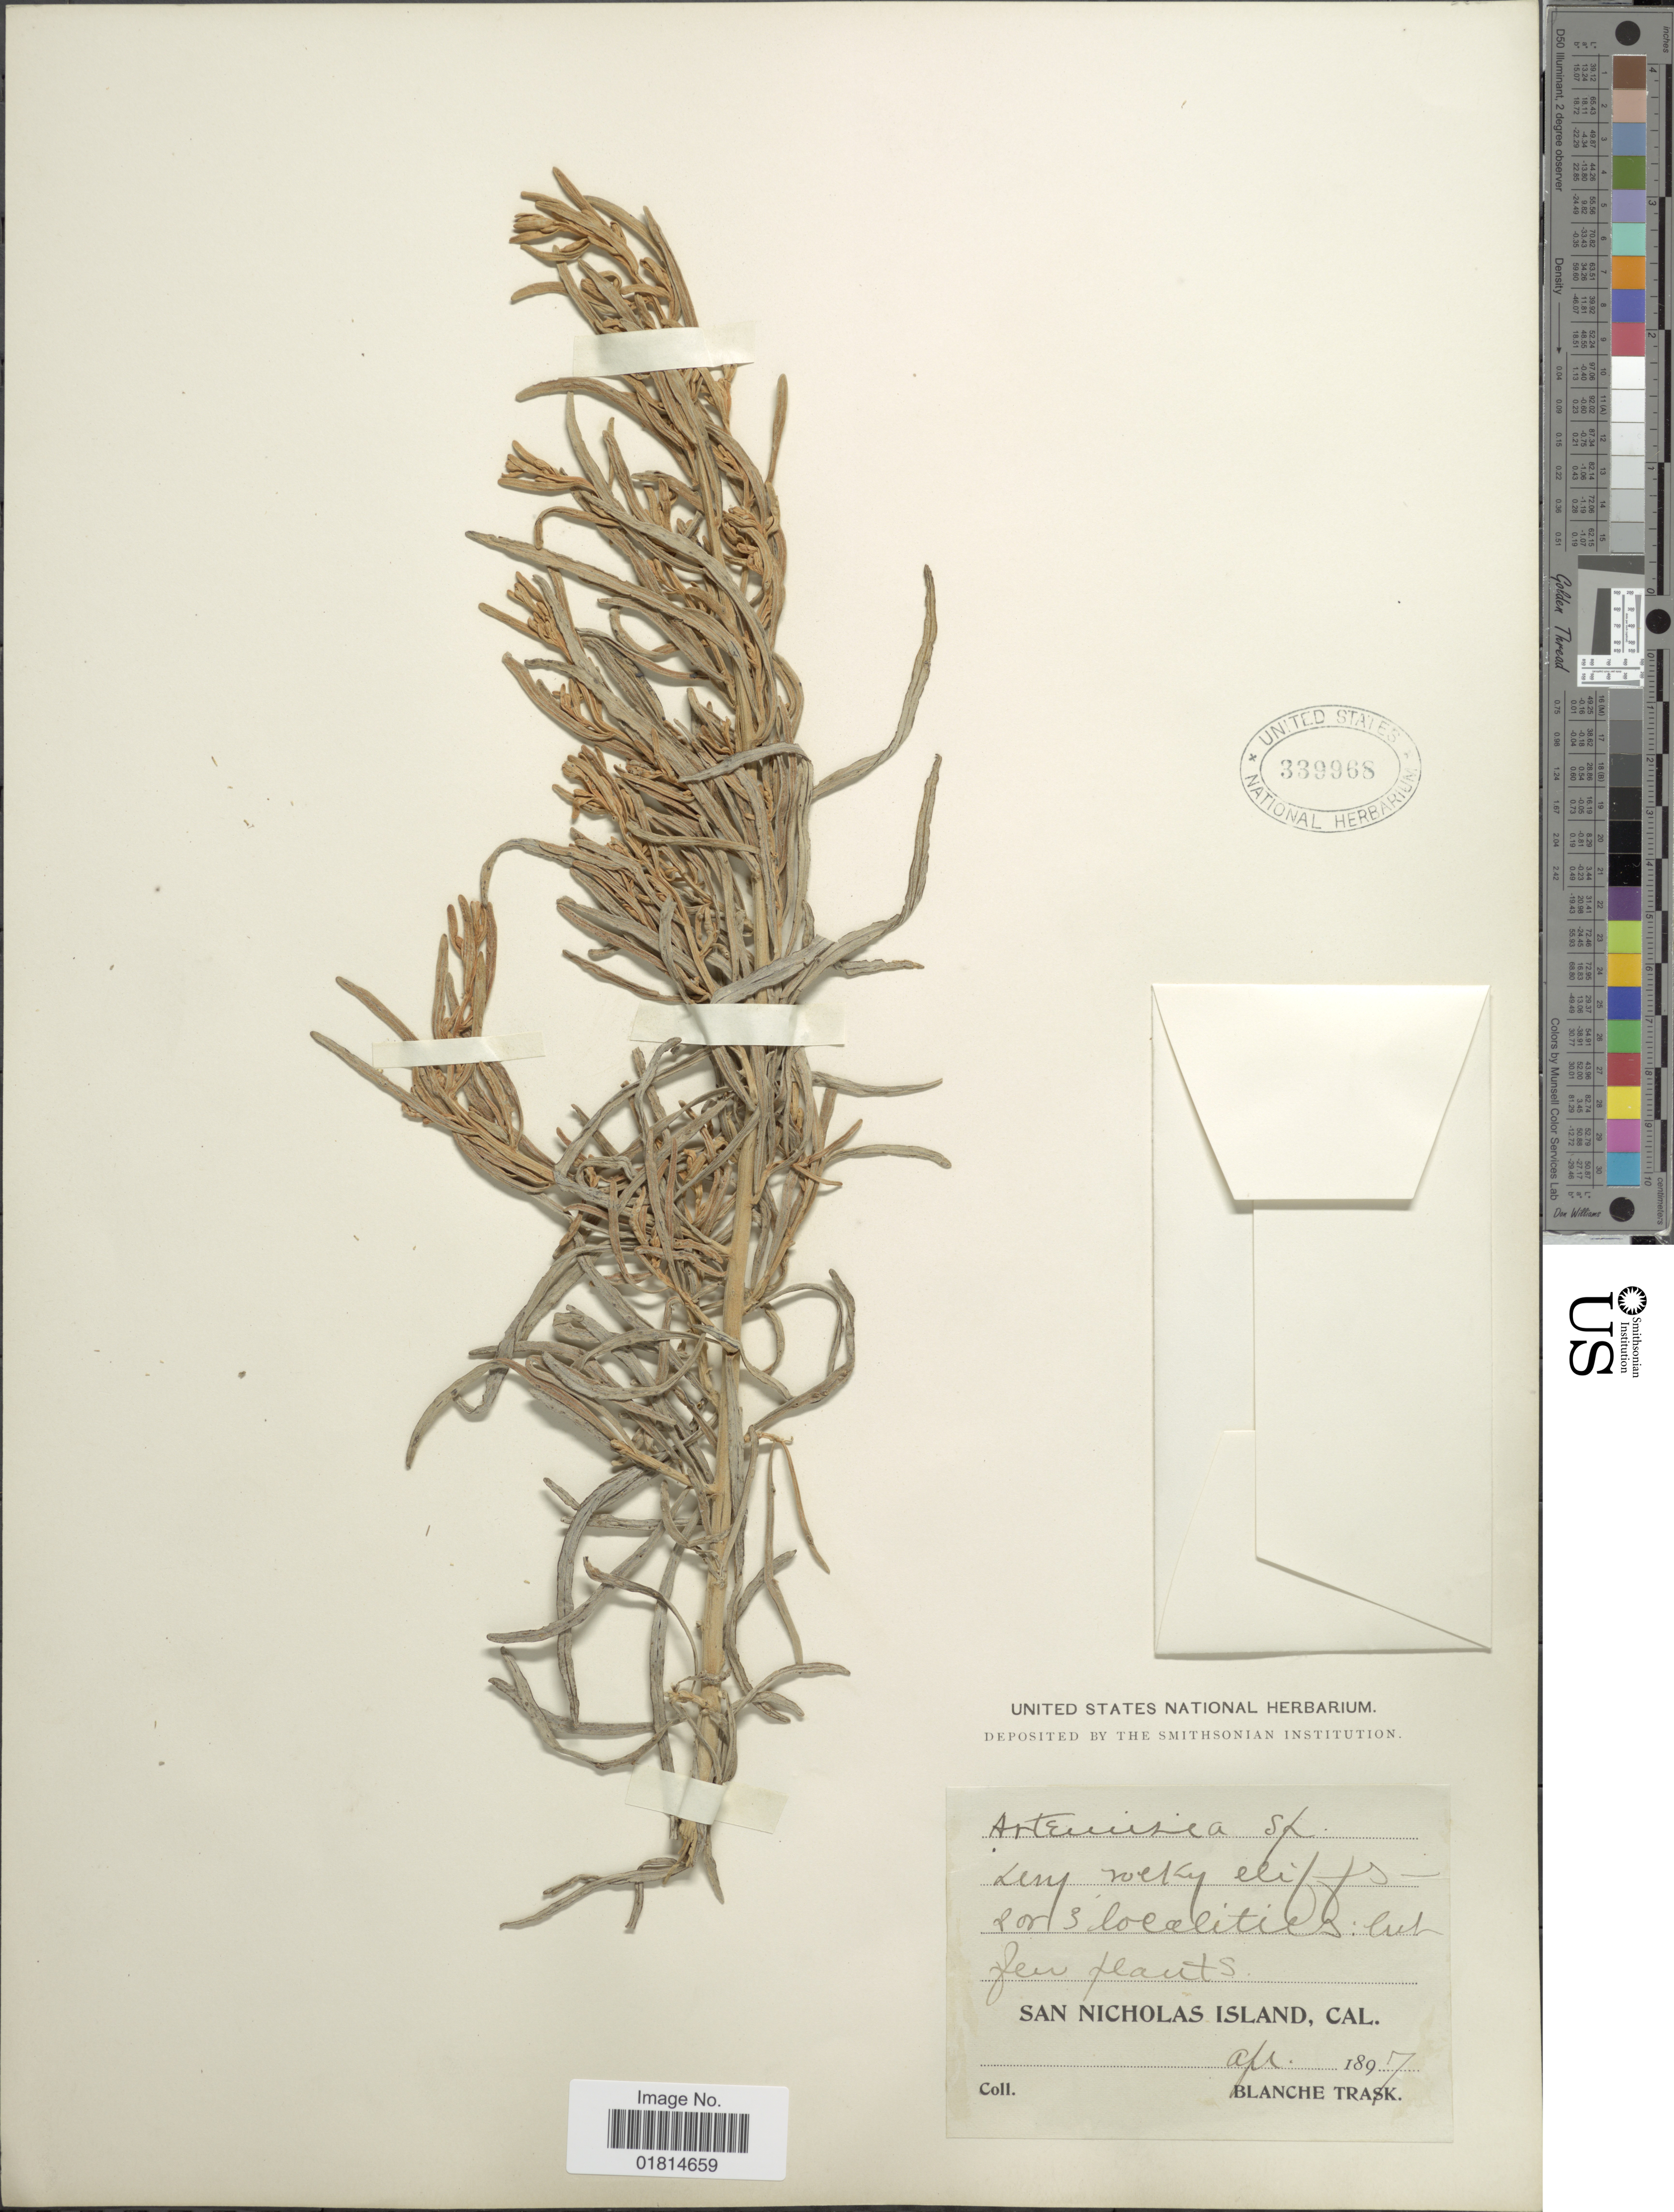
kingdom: Plantae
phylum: Tracheophyta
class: Magnoliopsida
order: Asterales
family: Asteraceae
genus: Artemisia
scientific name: Artemisia californica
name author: Less.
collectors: B. Trask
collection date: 1897-04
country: United States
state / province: California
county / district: Ventura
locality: San Nicholas Island, Cal.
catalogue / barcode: US 339968